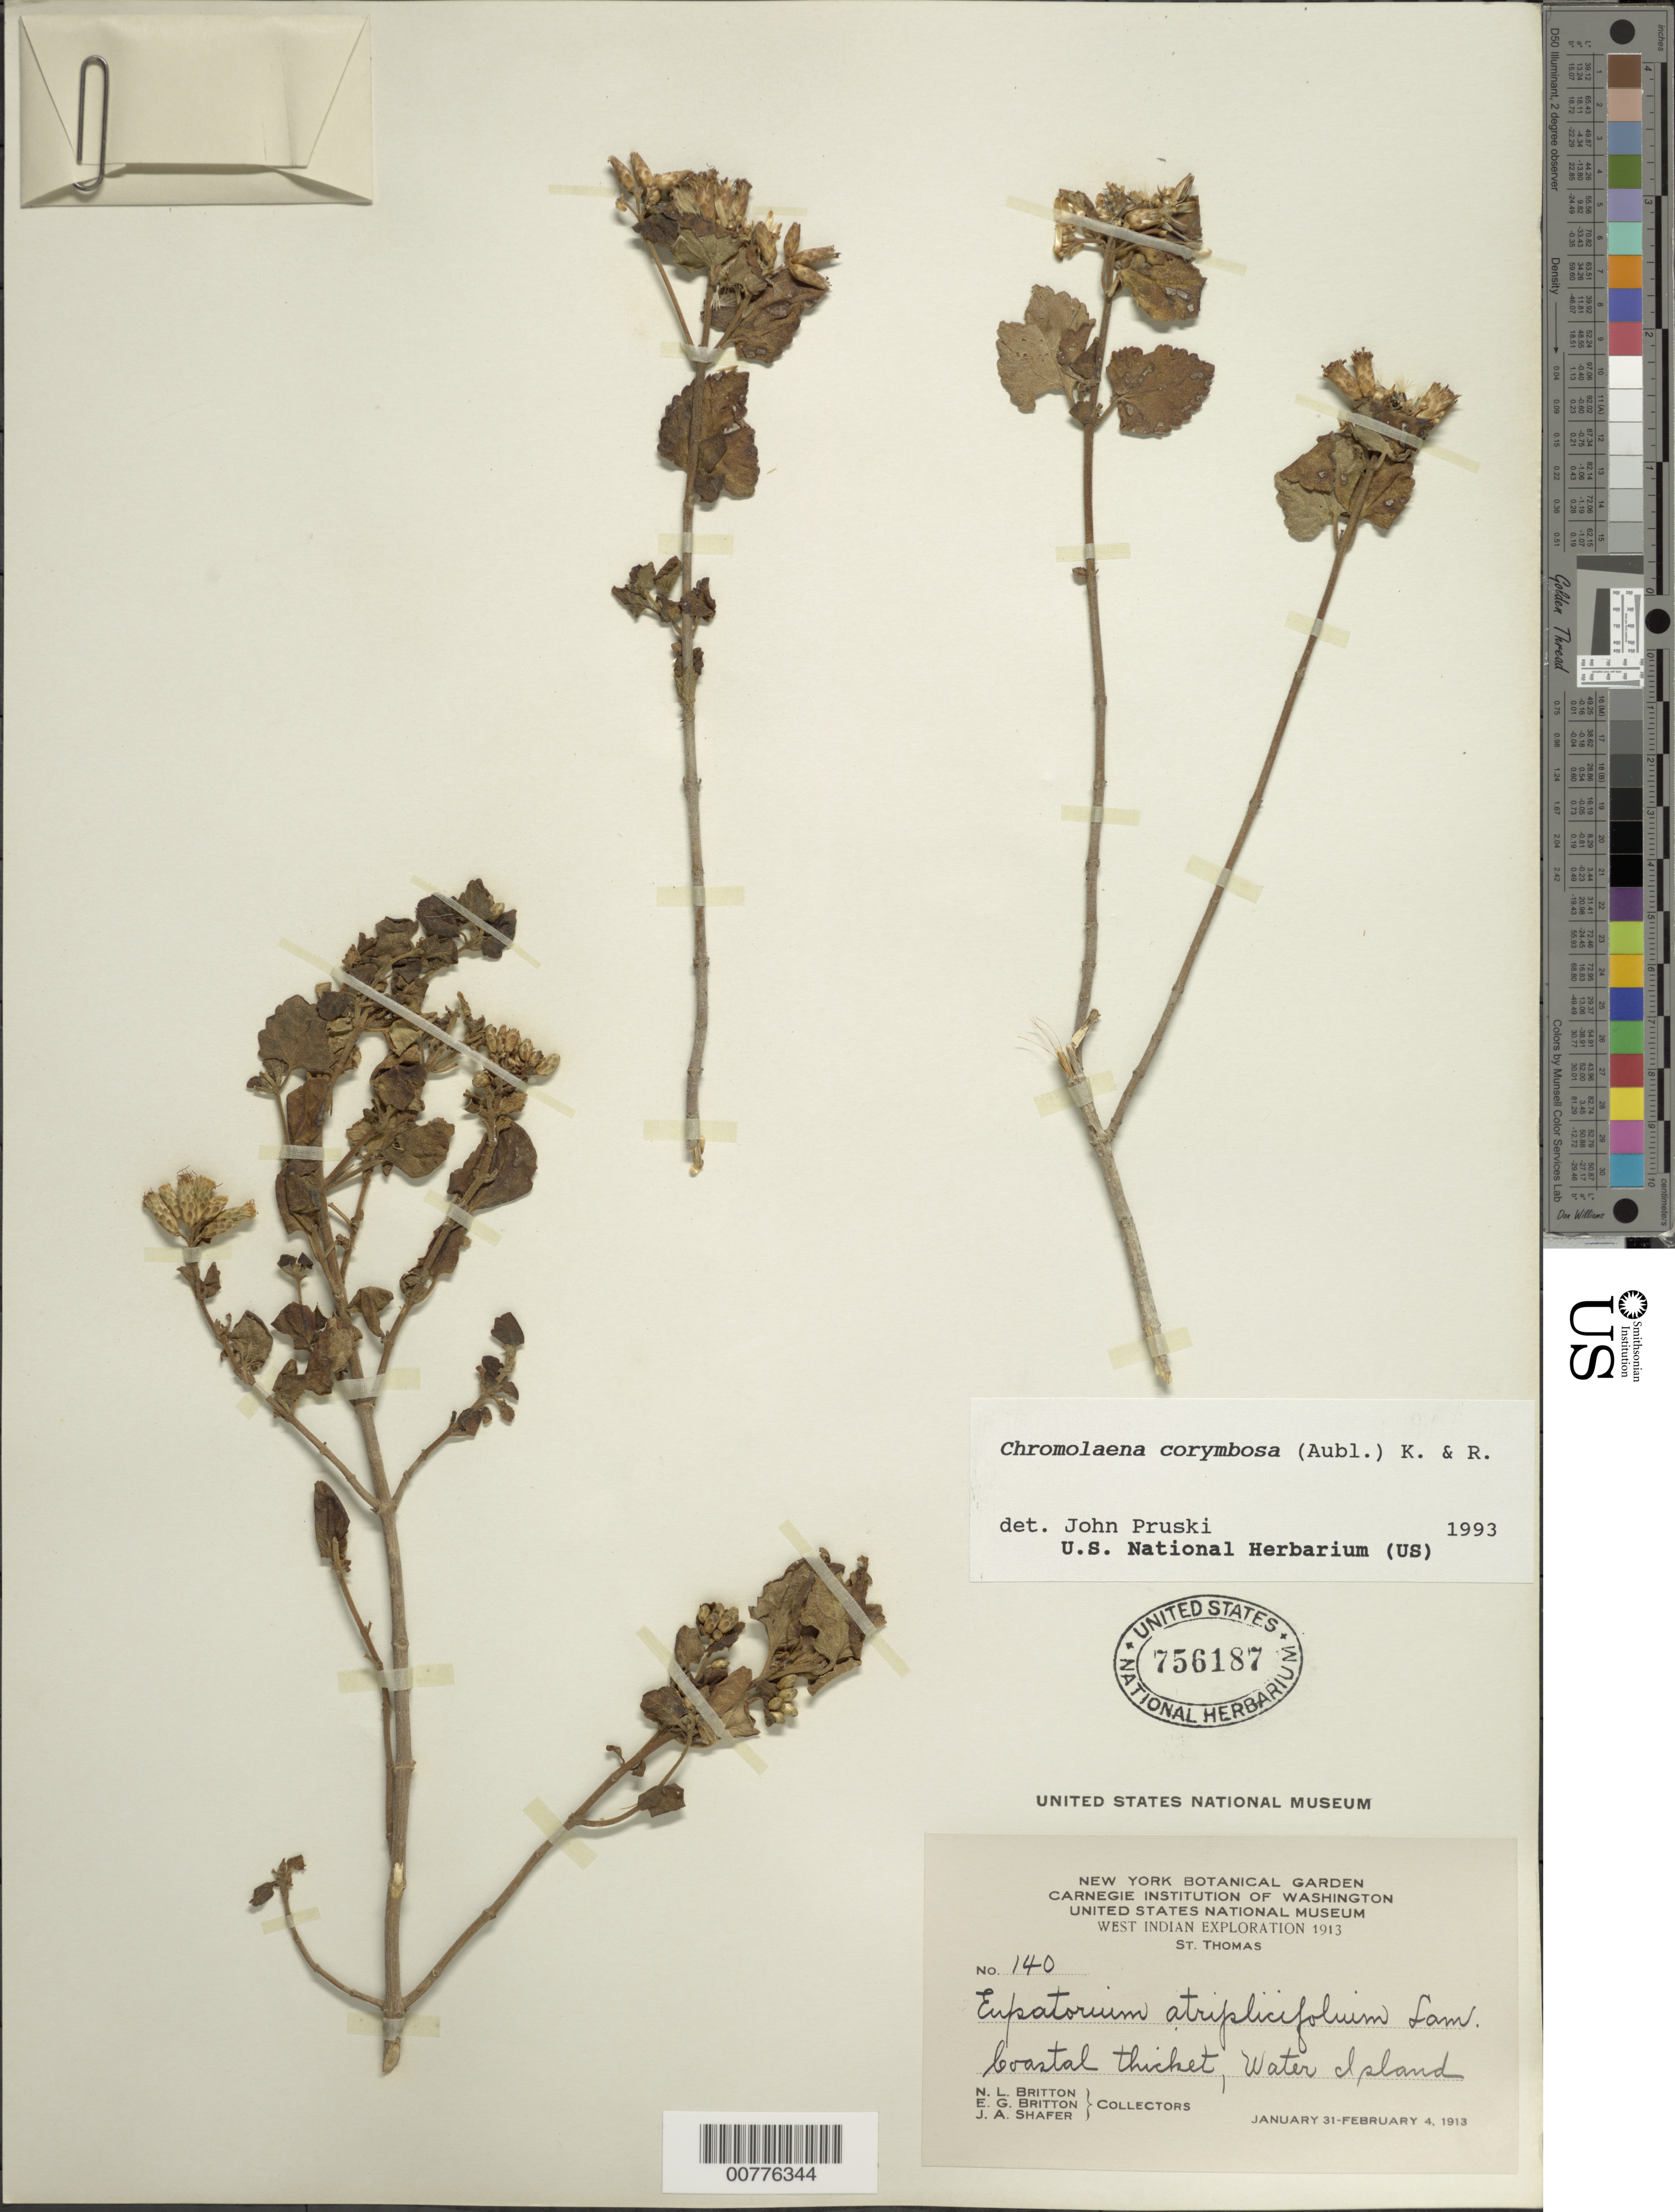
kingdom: Plantae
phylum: Tracheophyta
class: Magnoliopsida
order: Asterales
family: Asteraceae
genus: Chromolaena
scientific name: Chromolaena corymbosa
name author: (Aubl.) R.M. King & H. Rob.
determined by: Pruski, J. F.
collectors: N. Britton, E. G. Britton & J. A. Shafer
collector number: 140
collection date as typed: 31 Jan 1913 to 04 Feb 1913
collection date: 1913-01-31/1913-02-04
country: U.S. Virgin Islands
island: St. Thomas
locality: Coastal thicket, Water Island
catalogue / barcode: US 756187